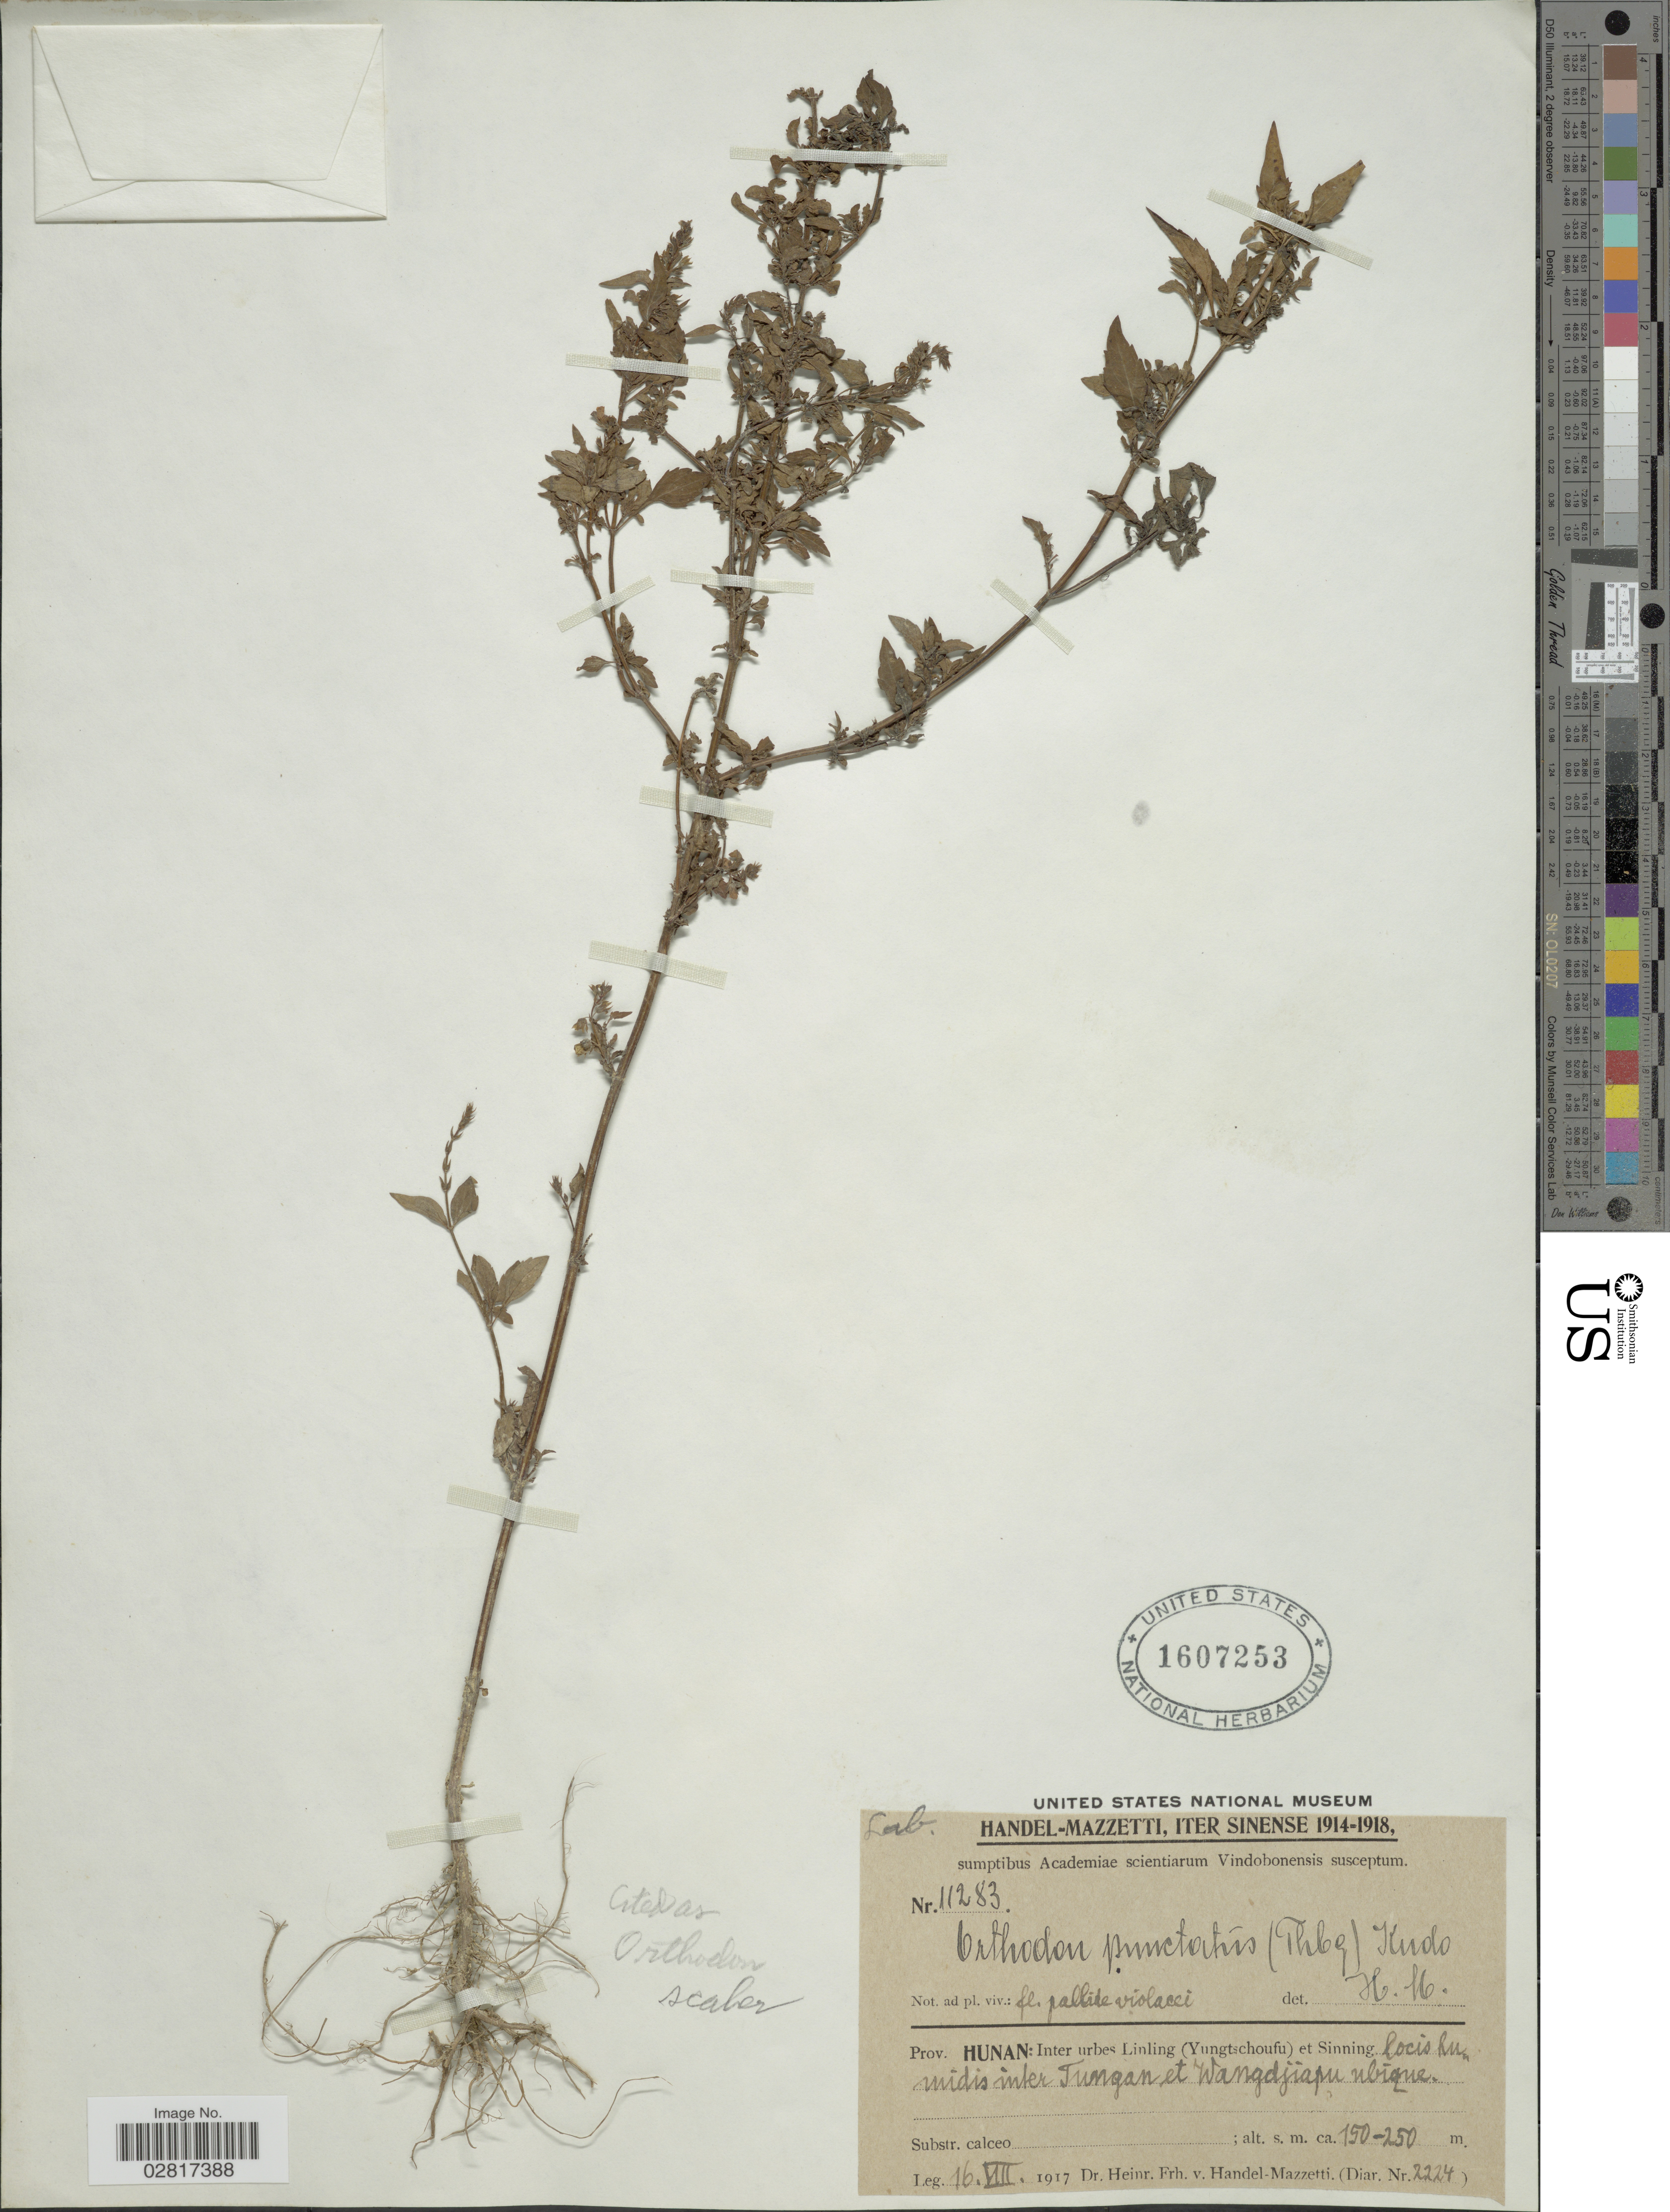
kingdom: Plantae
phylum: Tracheophyta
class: Magnoliopsida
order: Lamiales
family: Lamiaceae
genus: Mosla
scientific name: Mosla scabra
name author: (Thunb.) C.Y. Wu & H.W. Li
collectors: H. Handel-Mazzetti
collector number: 11283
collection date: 1917-08-16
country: China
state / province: Hunan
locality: Inter urbes Linling (Yungtschoufu) et Sinning, locis humidis inter Tungan et Wangdjiapu ubique.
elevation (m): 150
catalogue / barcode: US 1607253